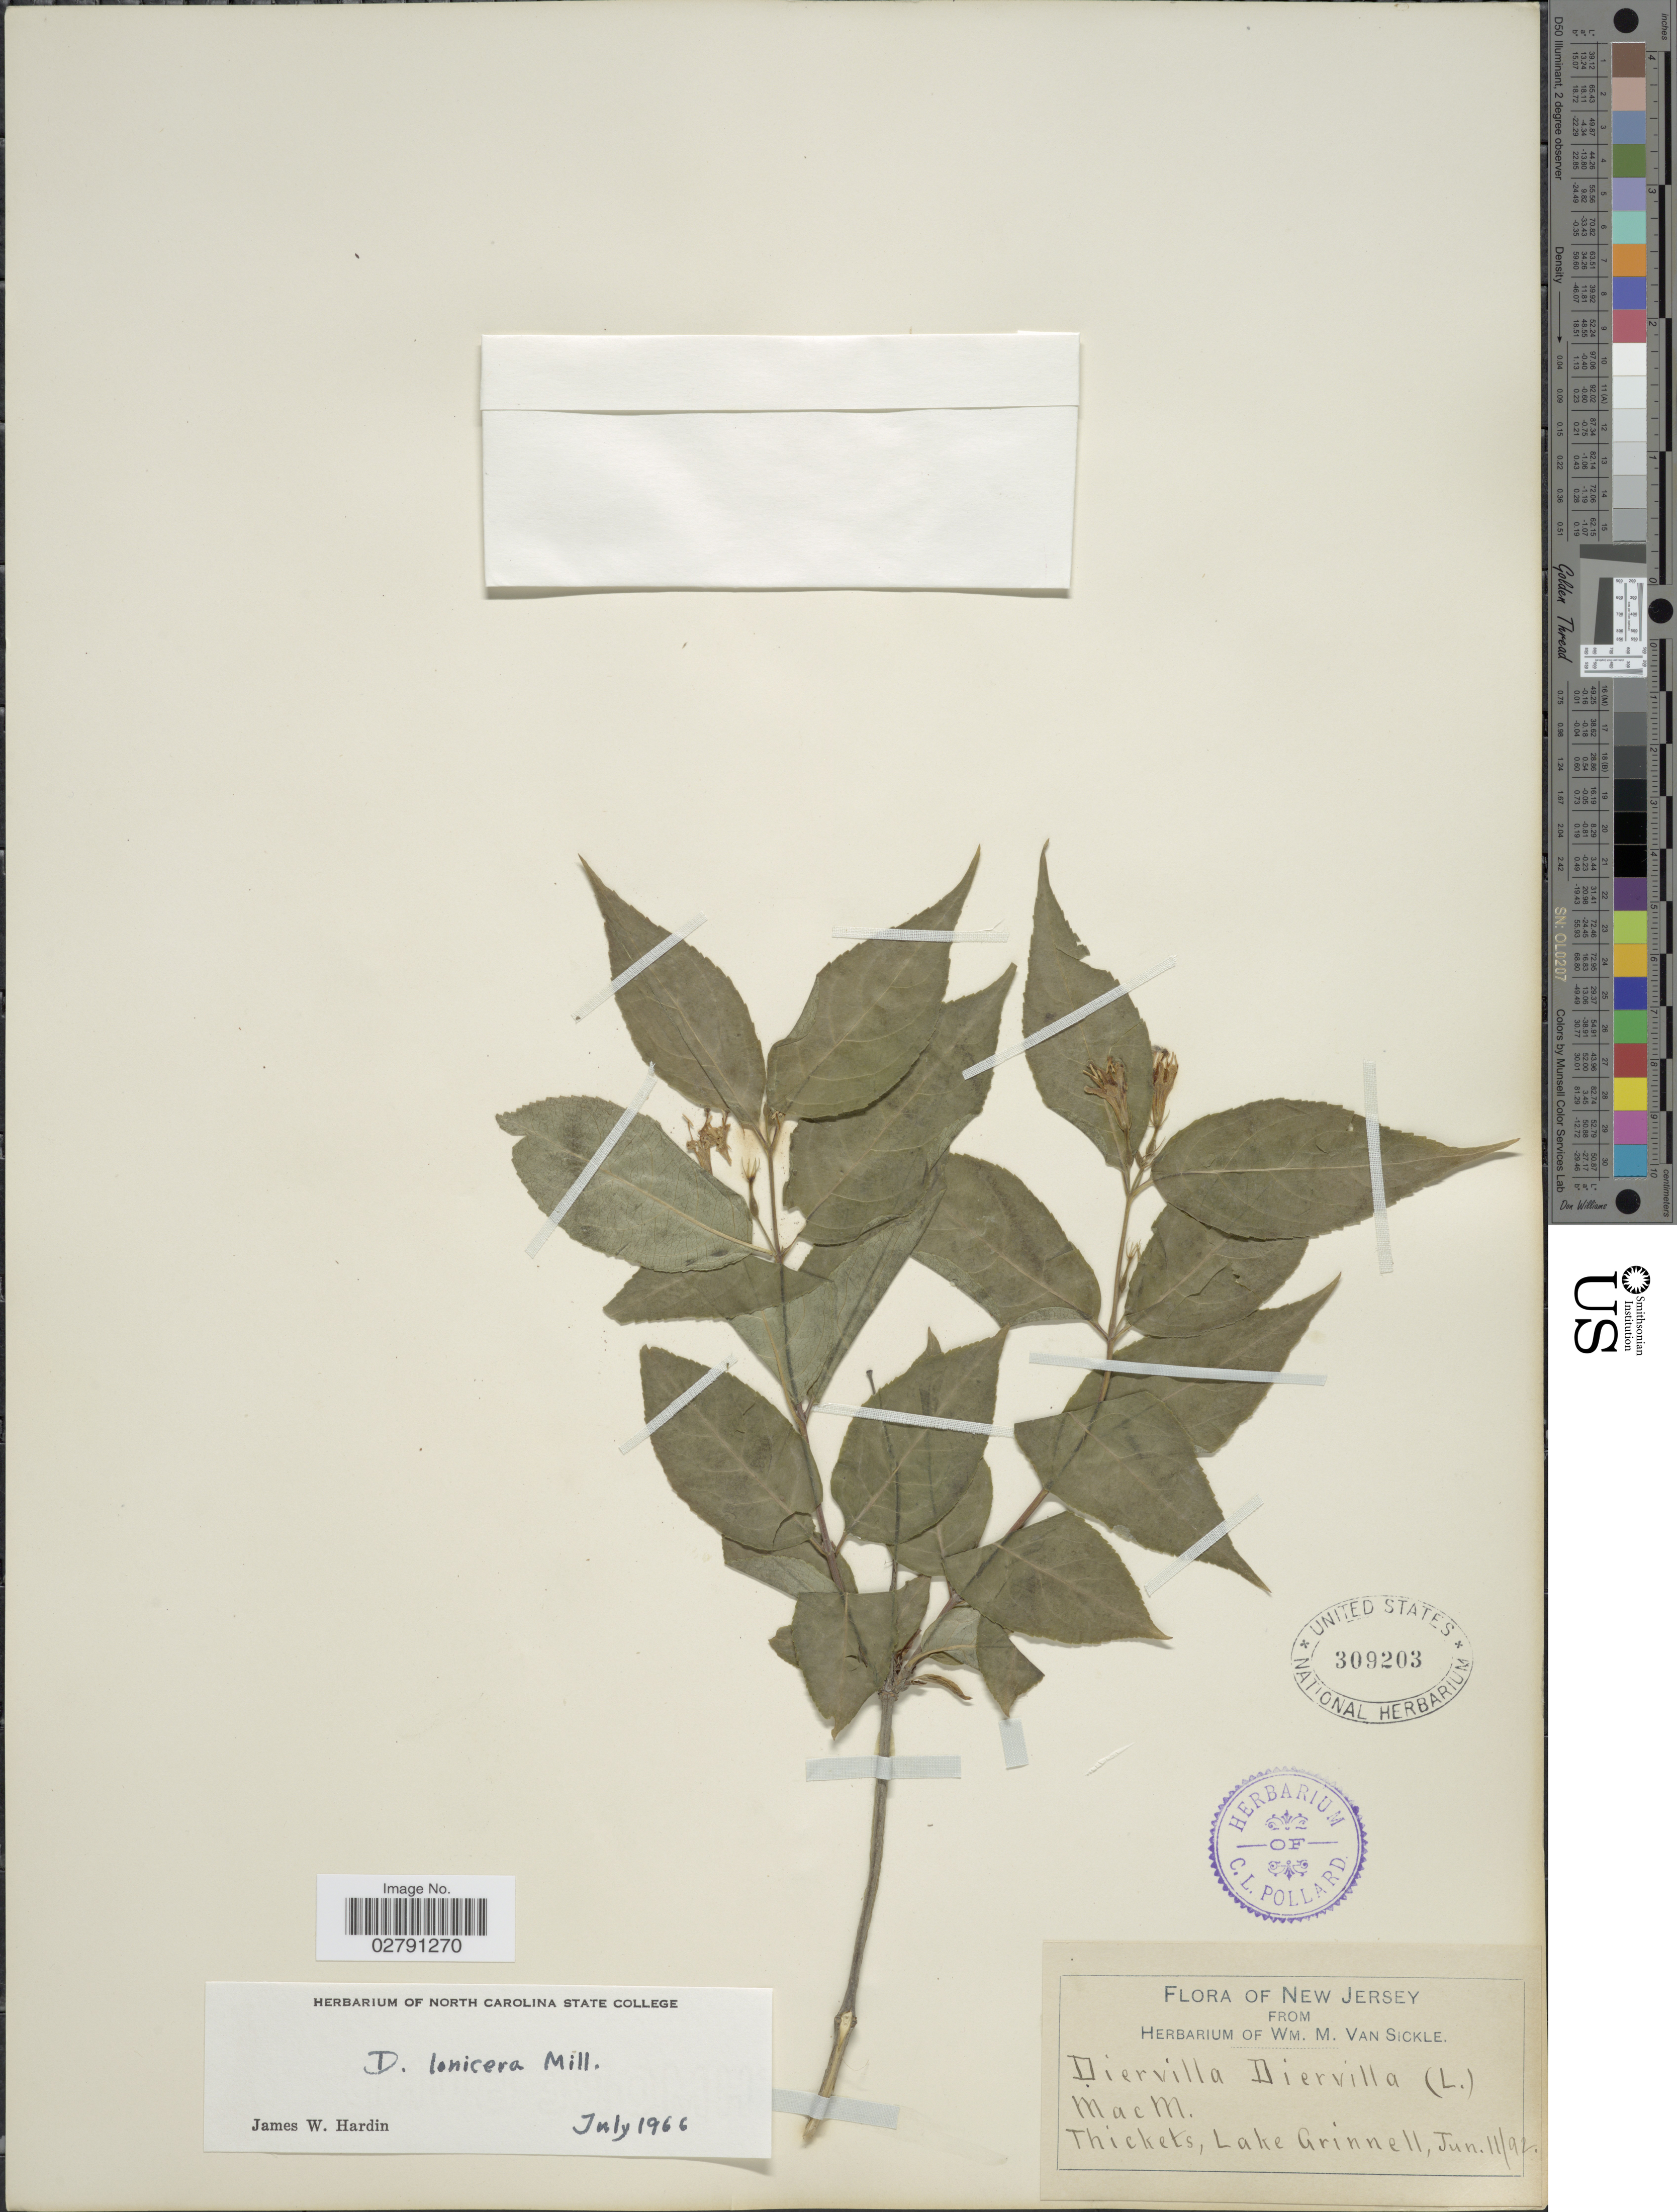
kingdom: Plantae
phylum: Tracheophyta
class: Magnoliopsida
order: Dipsacales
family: Caprifoliaceae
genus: Diervilla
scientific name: Diervilla lonicera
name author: Mill.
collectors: W. M. Van Sickle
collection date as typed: Transcribed d/m/y: 11/6/92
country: United States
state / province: New Jersey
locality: Thickets, Lake Grinnell.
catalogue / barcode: US 309203